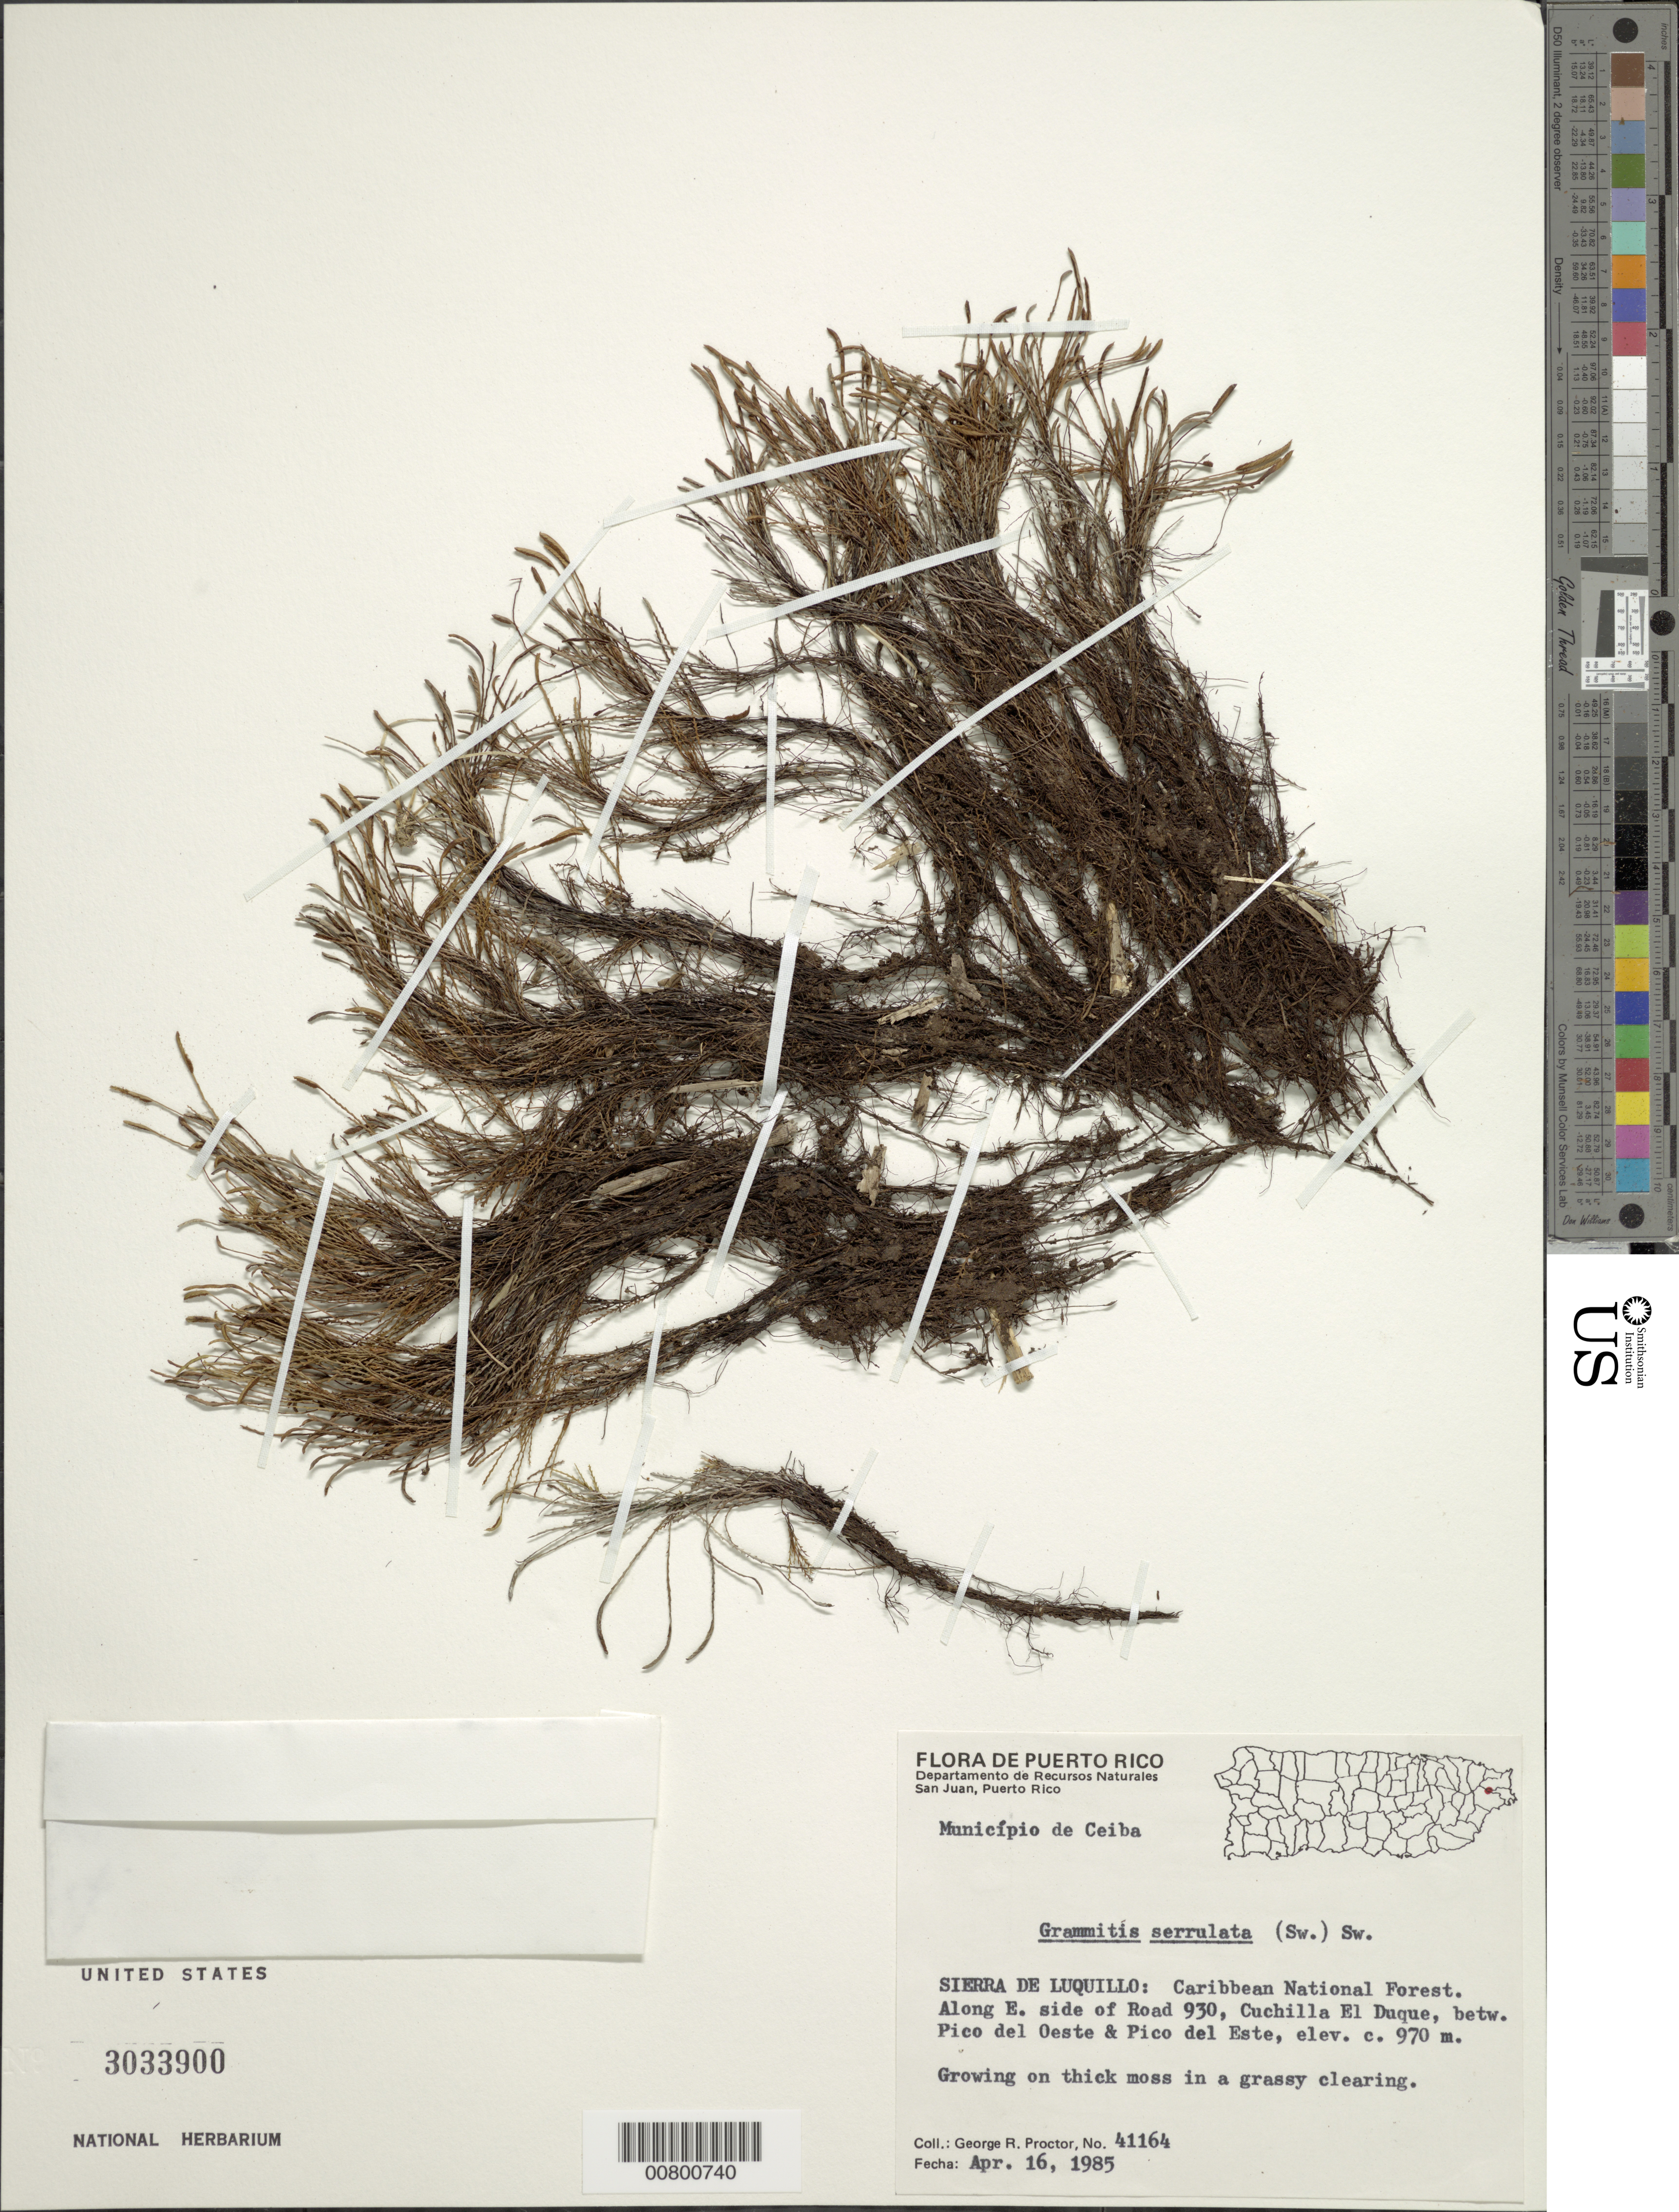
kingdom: Plantae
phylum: Tracheophyta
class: Polypodiopsida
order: Polypodiales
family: Polypodiaceae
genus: Cochlidium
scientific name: Cochlidium serrulatum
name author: (Sw.) L.E. Bishop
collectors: G. R. Proctor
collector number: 41164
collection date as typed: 16 Apr 1985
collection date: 1985-04-16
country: Puerto Rico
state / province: Ceiba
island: Puerto Rico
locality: Mun. Ceiba, Sierra de Luquillo, Caribbean National Forest, E side of Road 930, Cuchilla El Duque, betw. Pico del Oeste & Pico del Este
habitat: Thick moss in grassy clearing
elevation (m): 970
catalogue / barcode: US 3033900